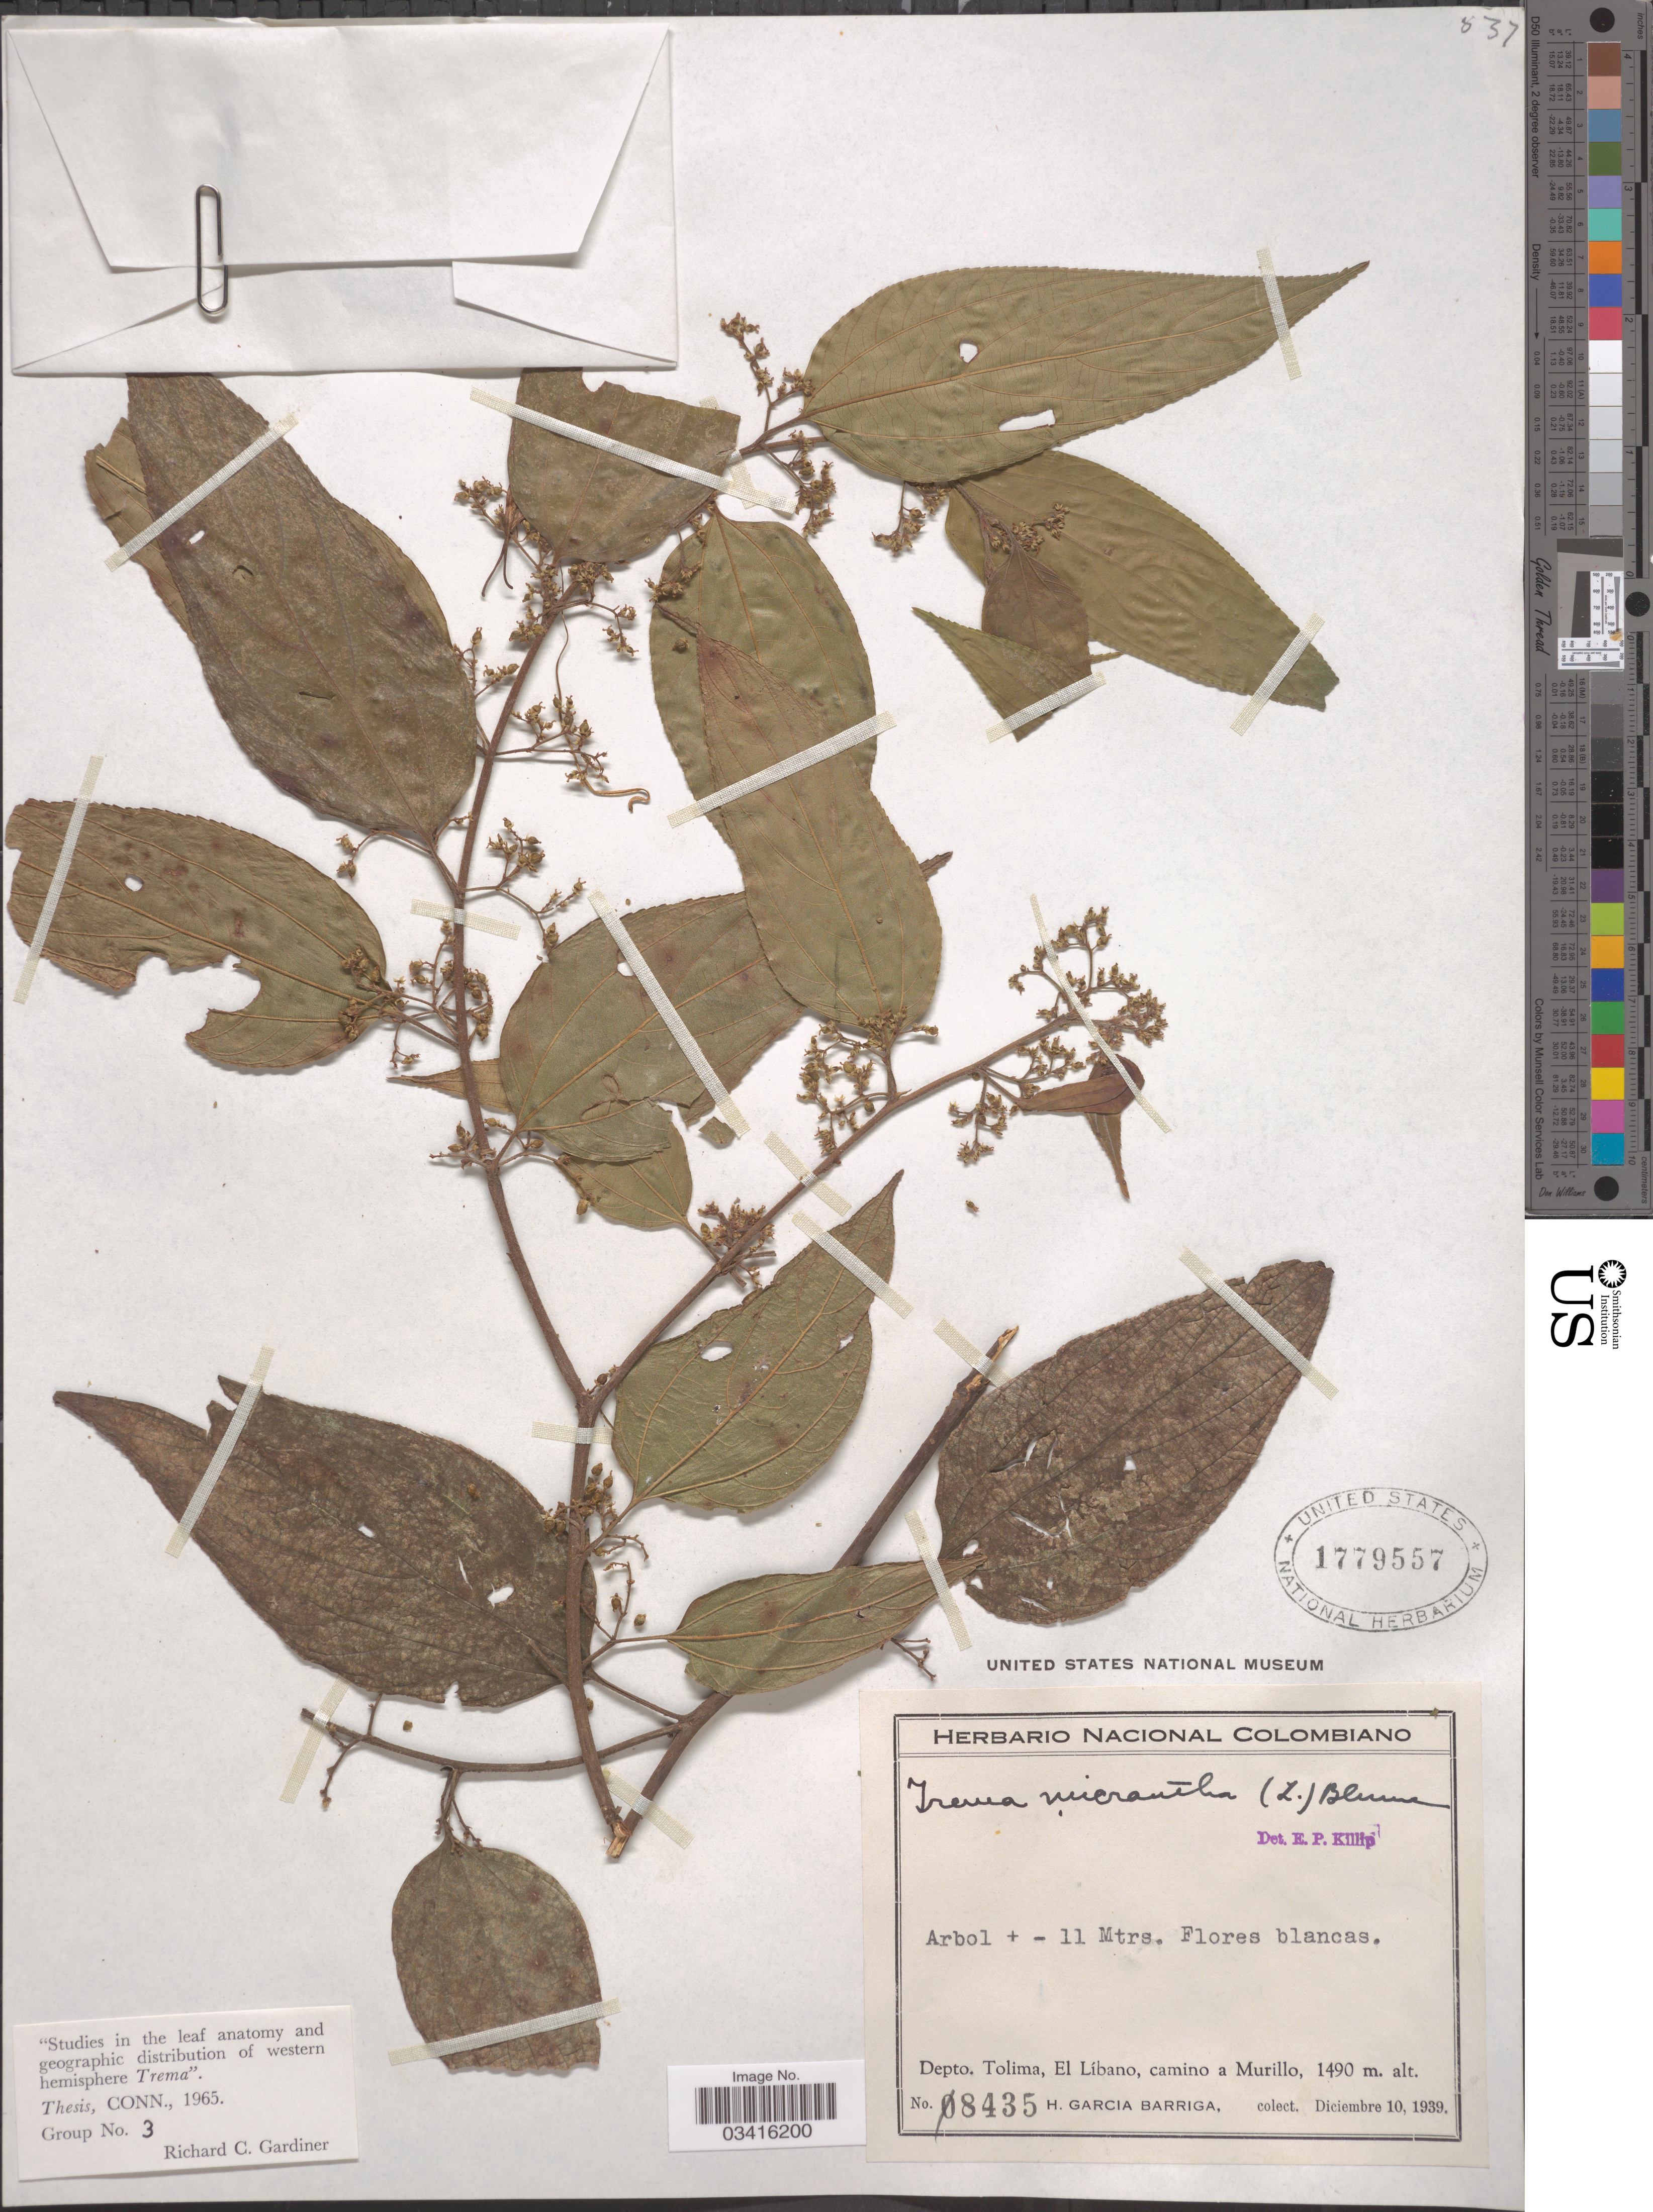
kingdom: Plantae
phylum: Tracheophyta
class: Magnoliopsida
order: Rosales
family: Cannabaceae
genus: Trema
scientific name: Trema micranthum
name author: (L.) Blume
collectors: H. García Barriga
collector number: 8435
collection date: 1939-12-10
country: Colombia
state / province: Tolima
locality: Depto. Tolima, El Líbano, camino a Murillo.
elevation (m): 1490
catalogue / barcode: US 1779557